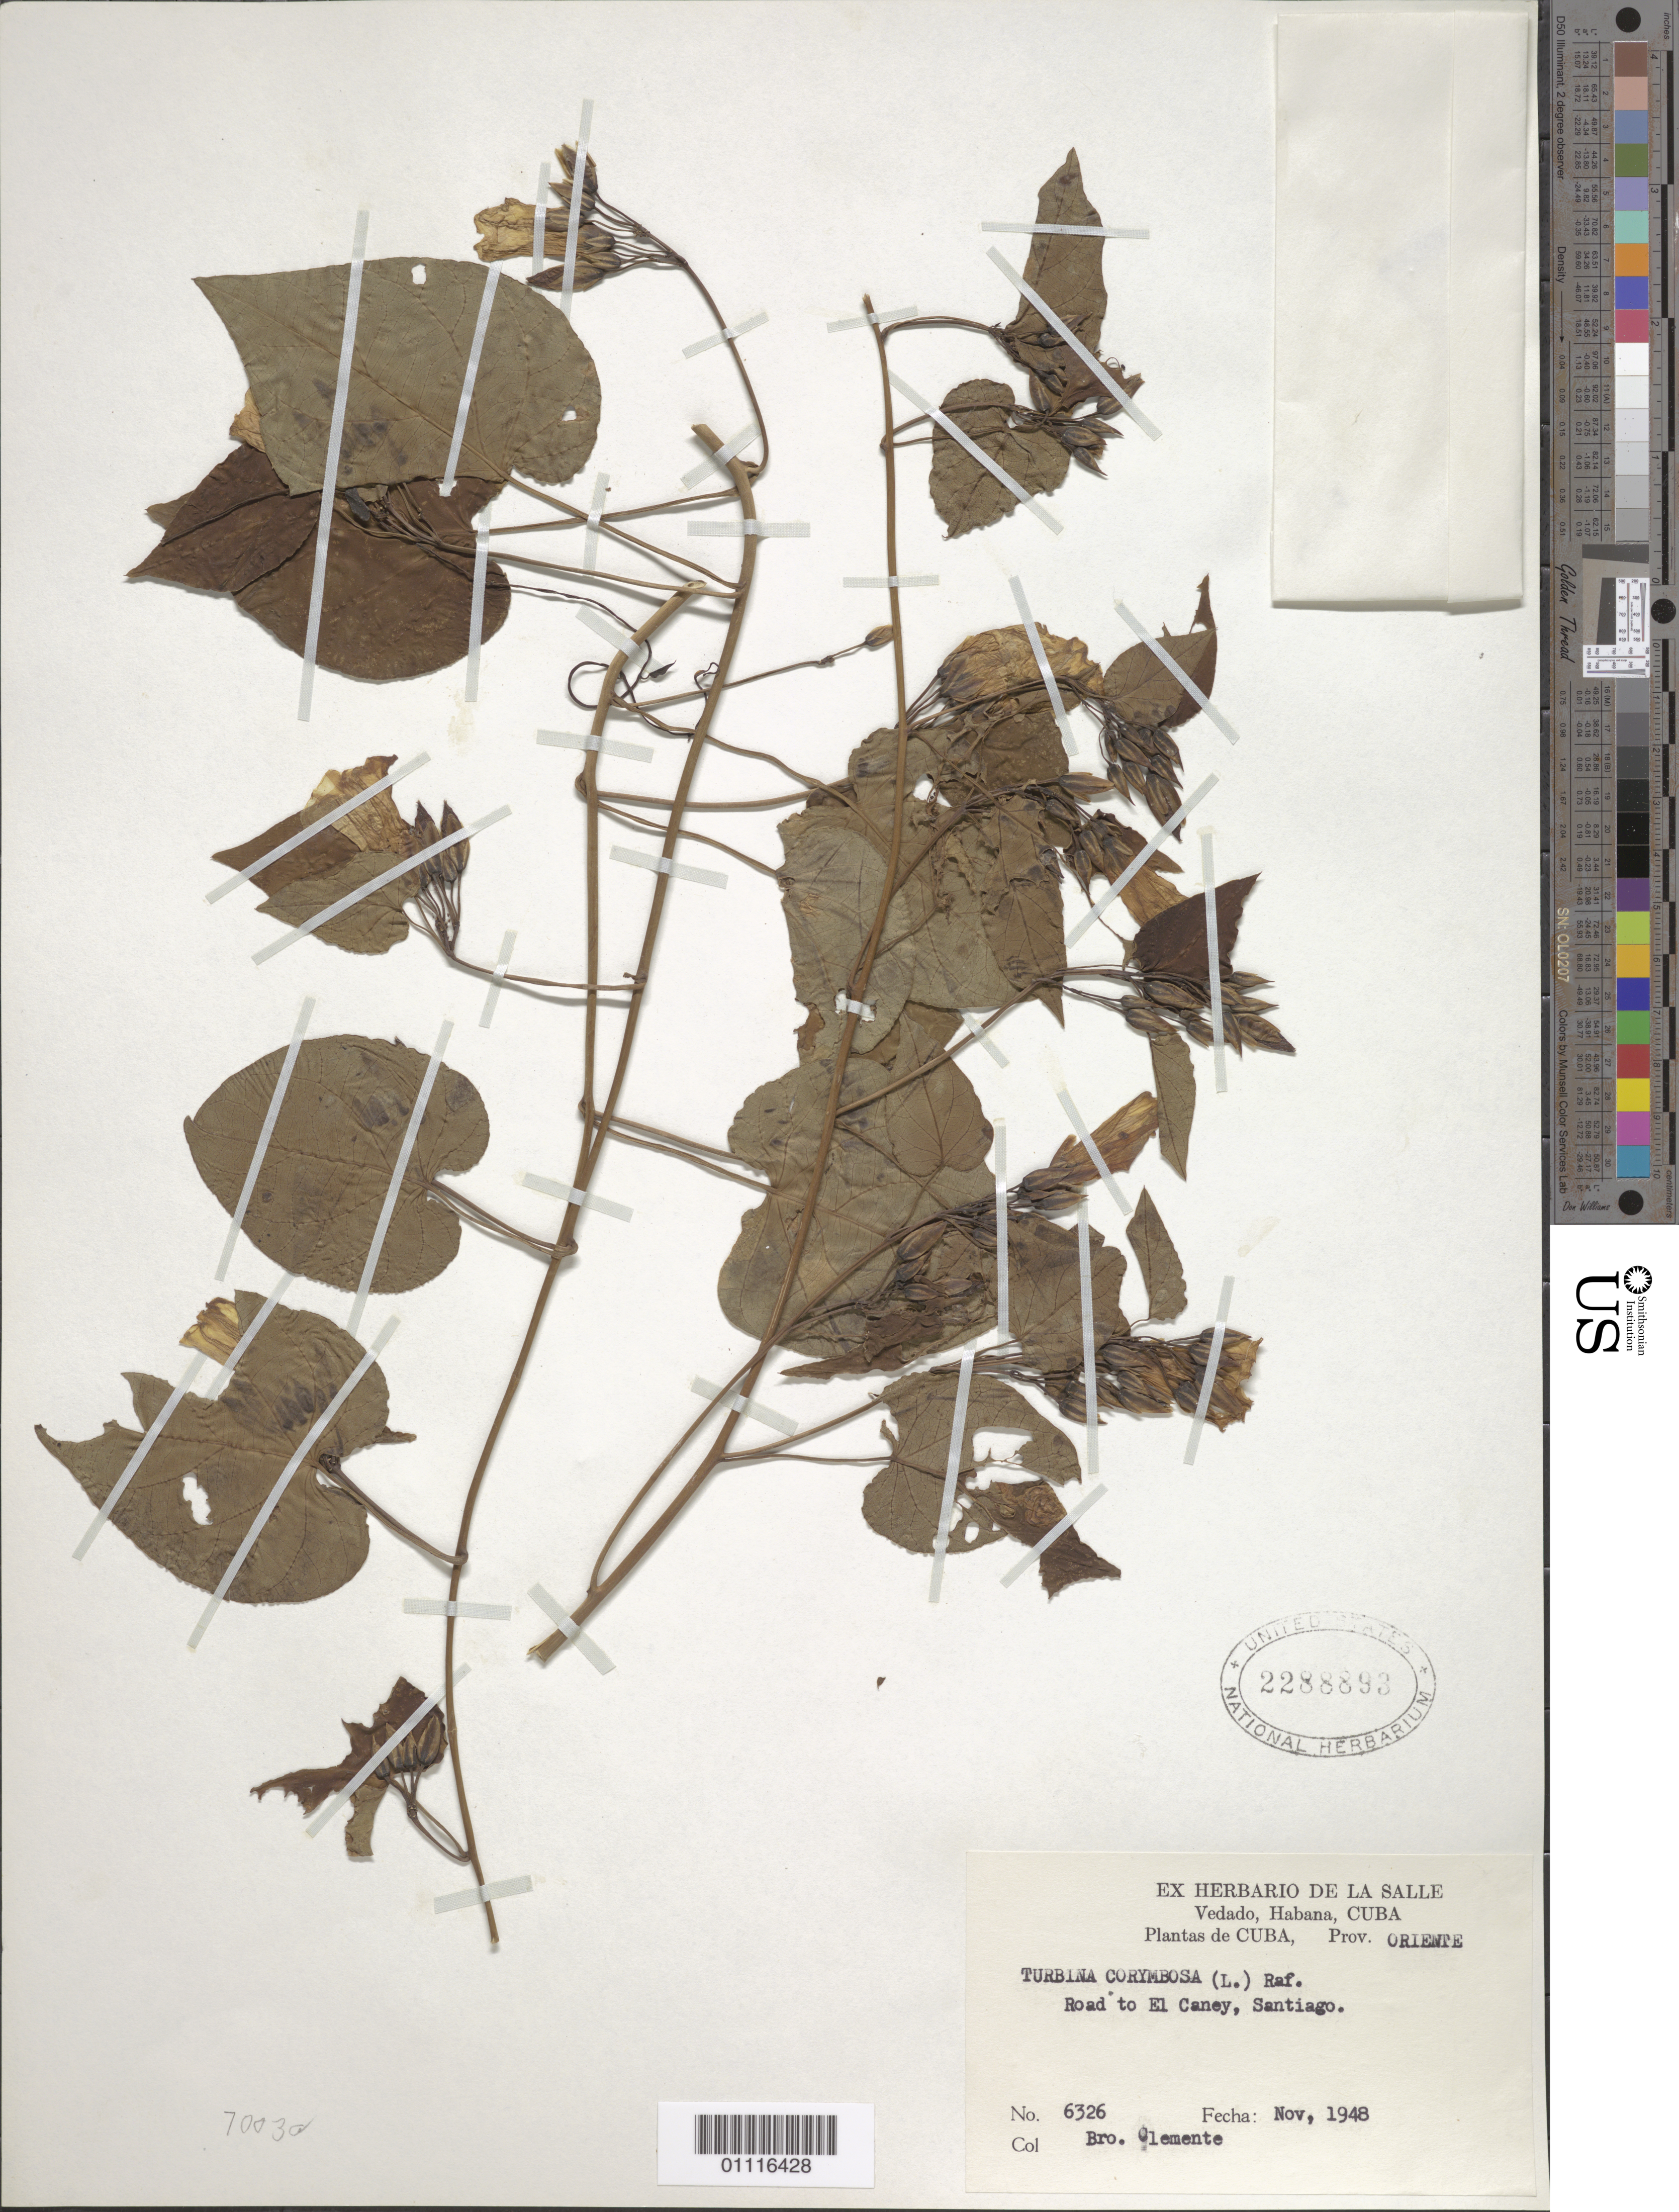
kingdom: Plantae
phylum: Tracheophyta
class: Magnoliopsida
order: Solanales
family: Convolvulaceae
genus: Turbina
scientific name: Turbina corymbosa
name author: (L.) Raf.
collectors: Bro. Clemente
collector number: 6326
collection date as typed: Nov 1948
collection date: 1948-11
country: Cuba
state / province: Santiago de Cuba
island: Cuba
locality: Road to El Caney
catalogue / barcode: US 2288893